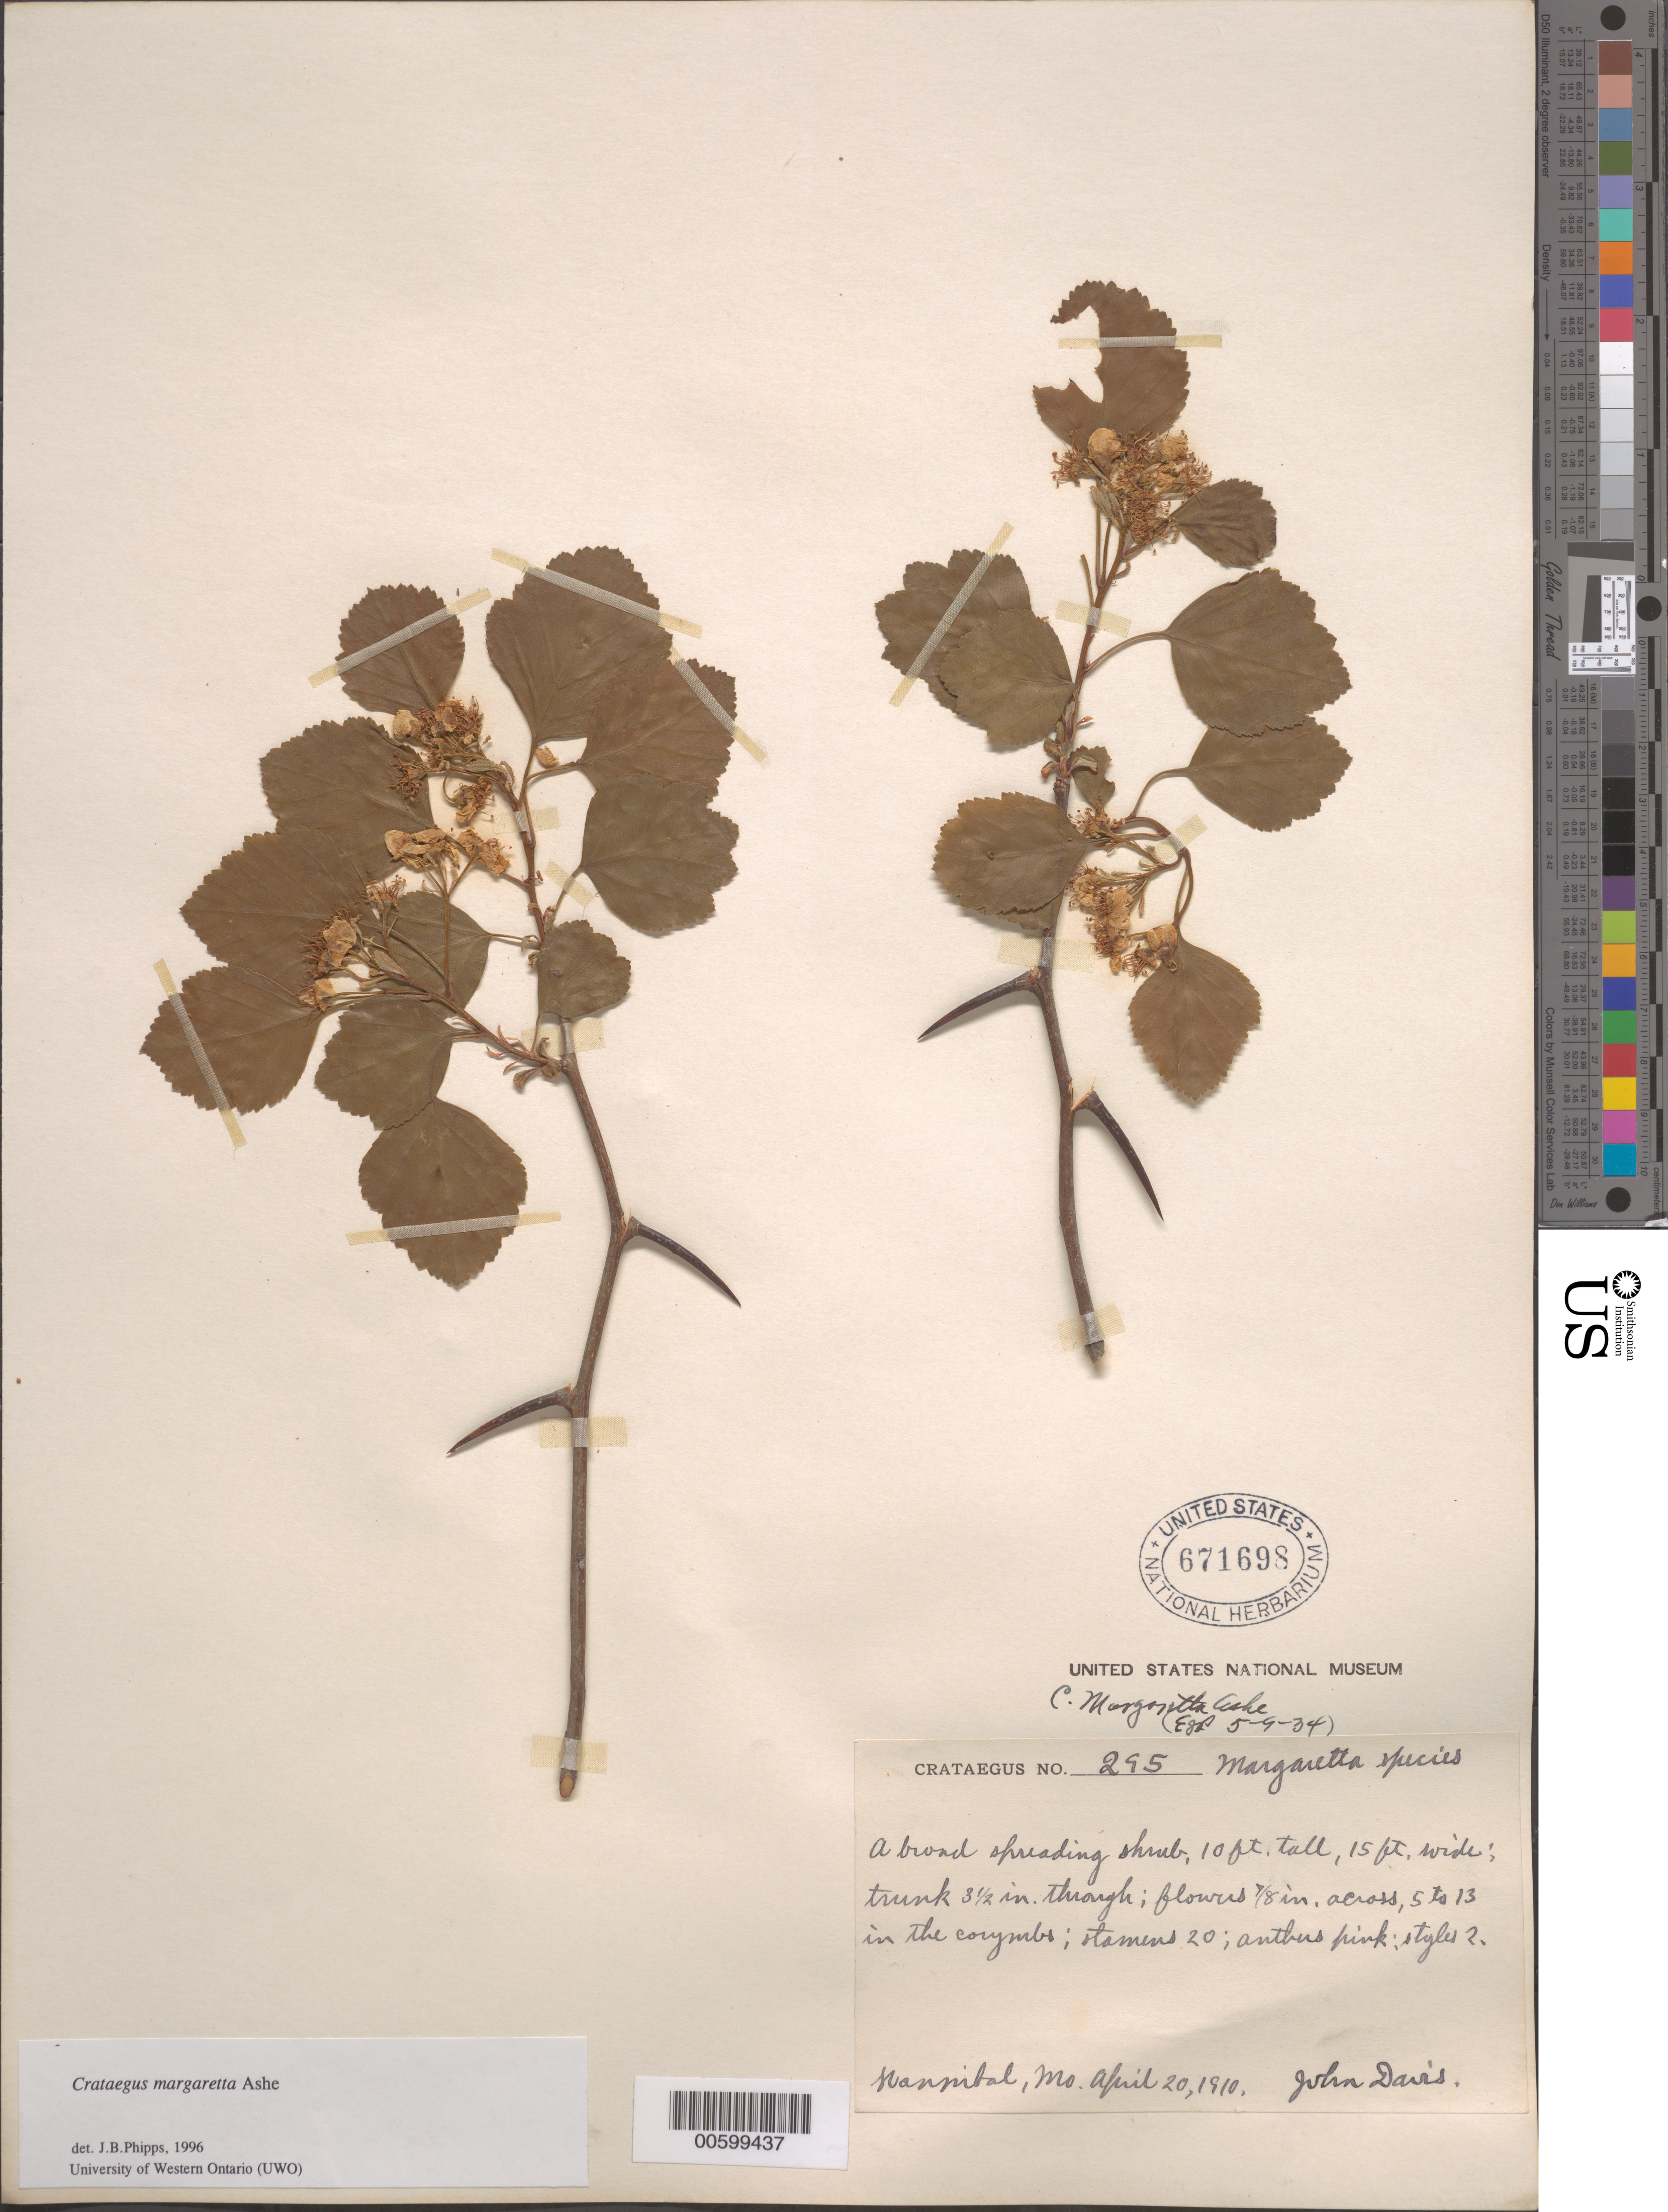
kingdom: Plantae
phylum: Tracheophyta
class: Magnoliopsida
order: Rosales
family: Rosaceae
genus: Crataegus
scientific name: Crataegus margarettae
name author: Ashe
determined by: Palmer, E. J.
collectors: J. Davis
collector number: Crataegus no 295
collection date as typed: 20 Apr 1910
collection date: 1910-04-20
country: United States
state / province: Missouri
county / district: Marion / Ralls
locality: Hannibal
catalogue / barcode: US 671698